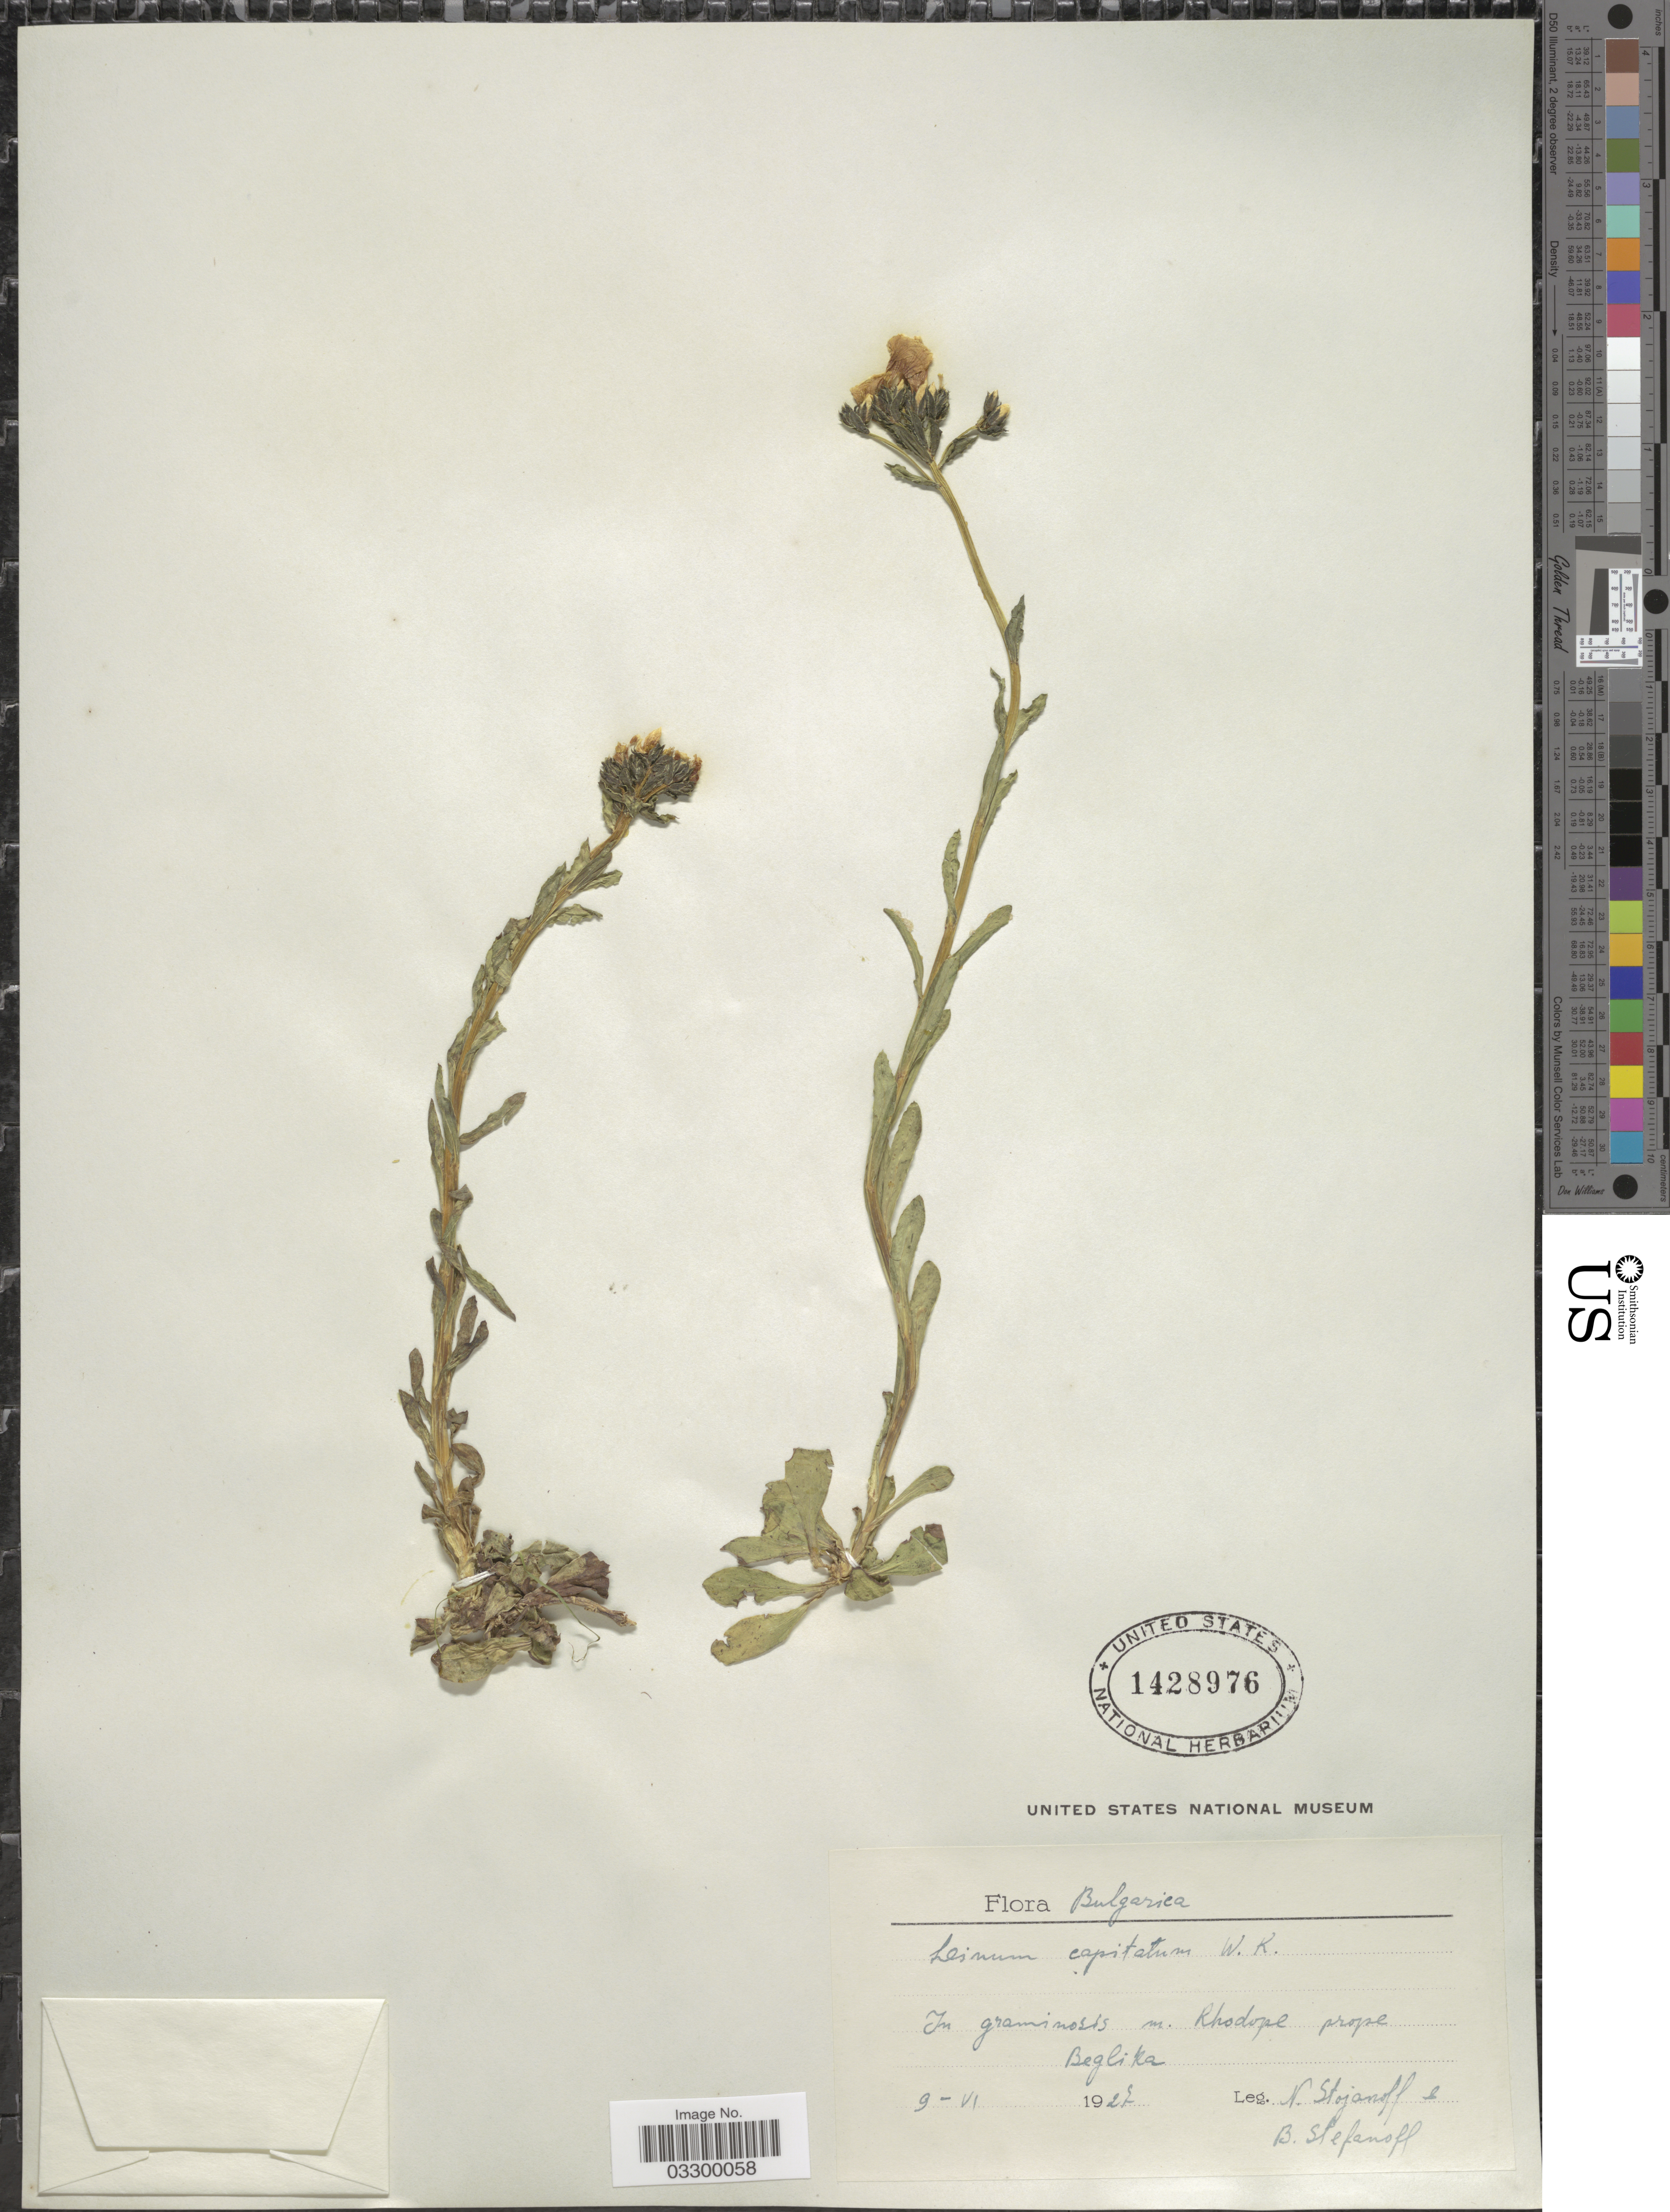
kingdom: Plantae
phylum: Tracheophyta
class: Magnoliopsida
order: Malpighiales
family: Linaceae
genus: Linum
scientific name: Linum capitatum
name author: Kit. ex Schult.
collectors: N. Stojanoff & B. Stefanoff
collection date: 1927-06-09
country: Bulgaria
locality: In graminosis m. Rhodope prope Beglika.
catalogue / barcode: US 1428976